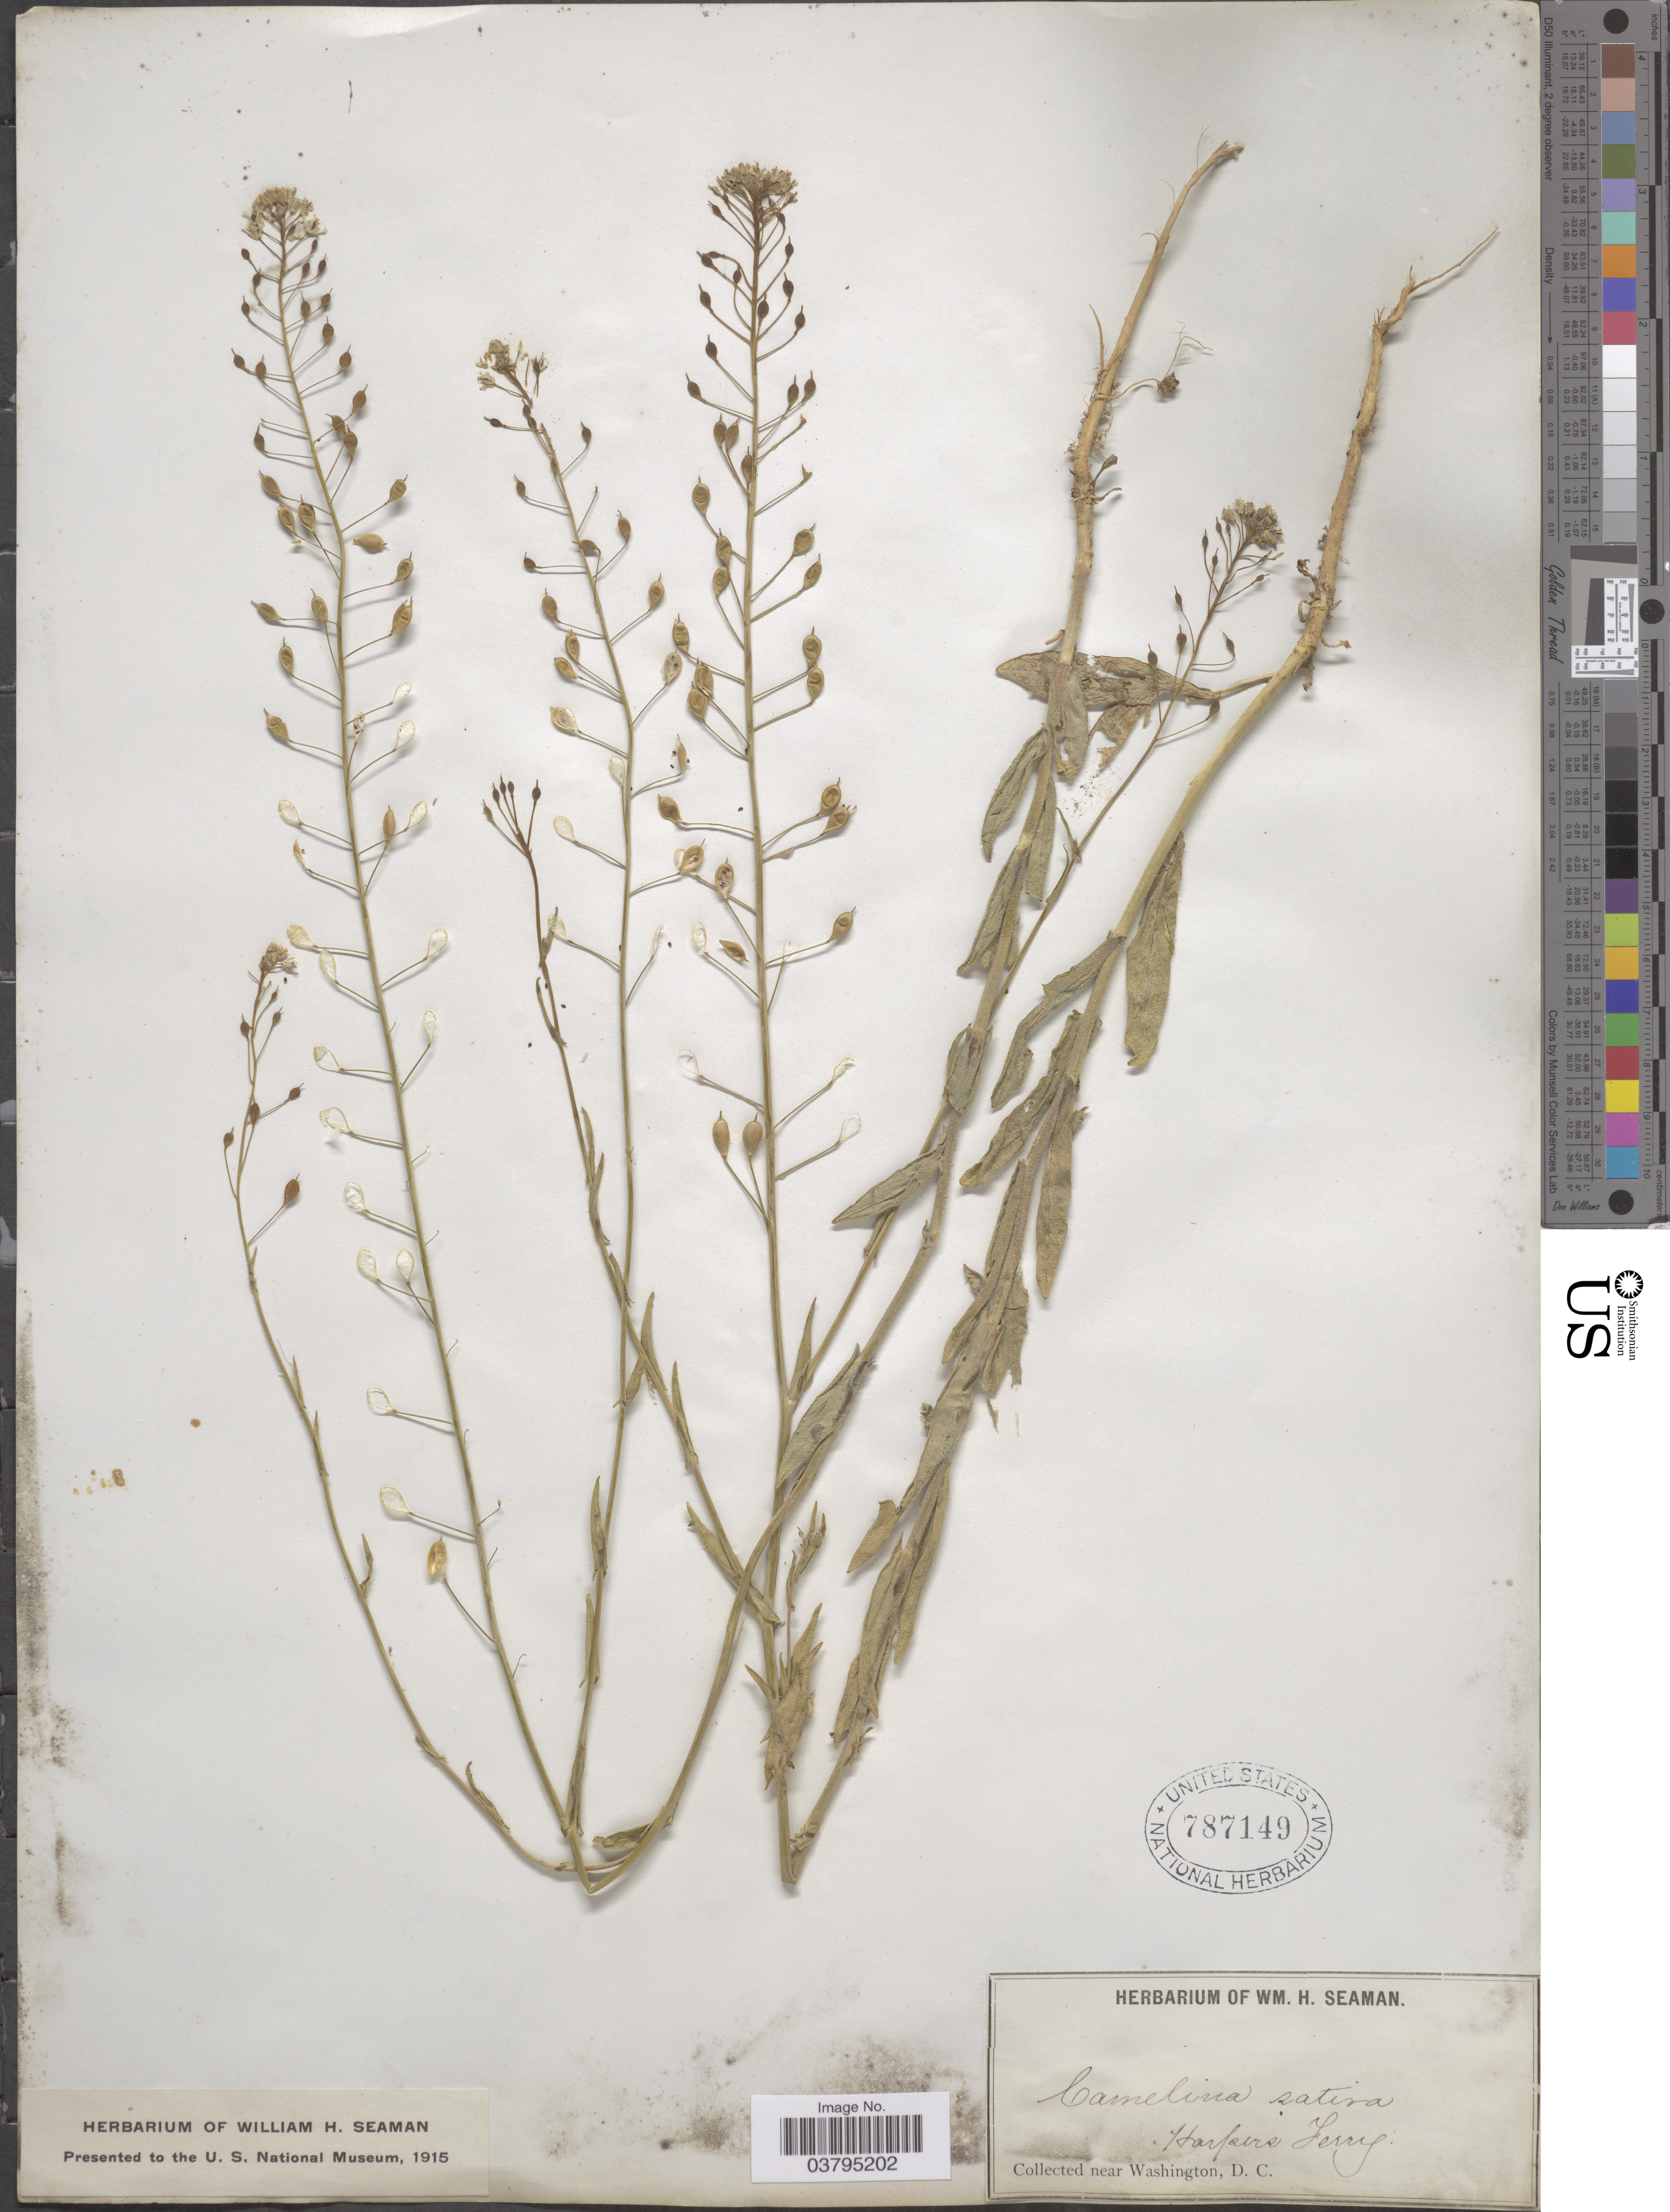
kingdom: Plantae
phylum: Tracheophyta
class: Magnoliopsida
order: Brassicales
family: Brassicaceae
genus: Camelina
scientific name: Camelina microcarpa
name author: DC.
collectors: Ex herb. W. H. Seaman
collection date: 1915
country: United States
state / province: West Virginia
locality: Harpers Ferry. Near Washington.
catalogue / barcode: US 787149